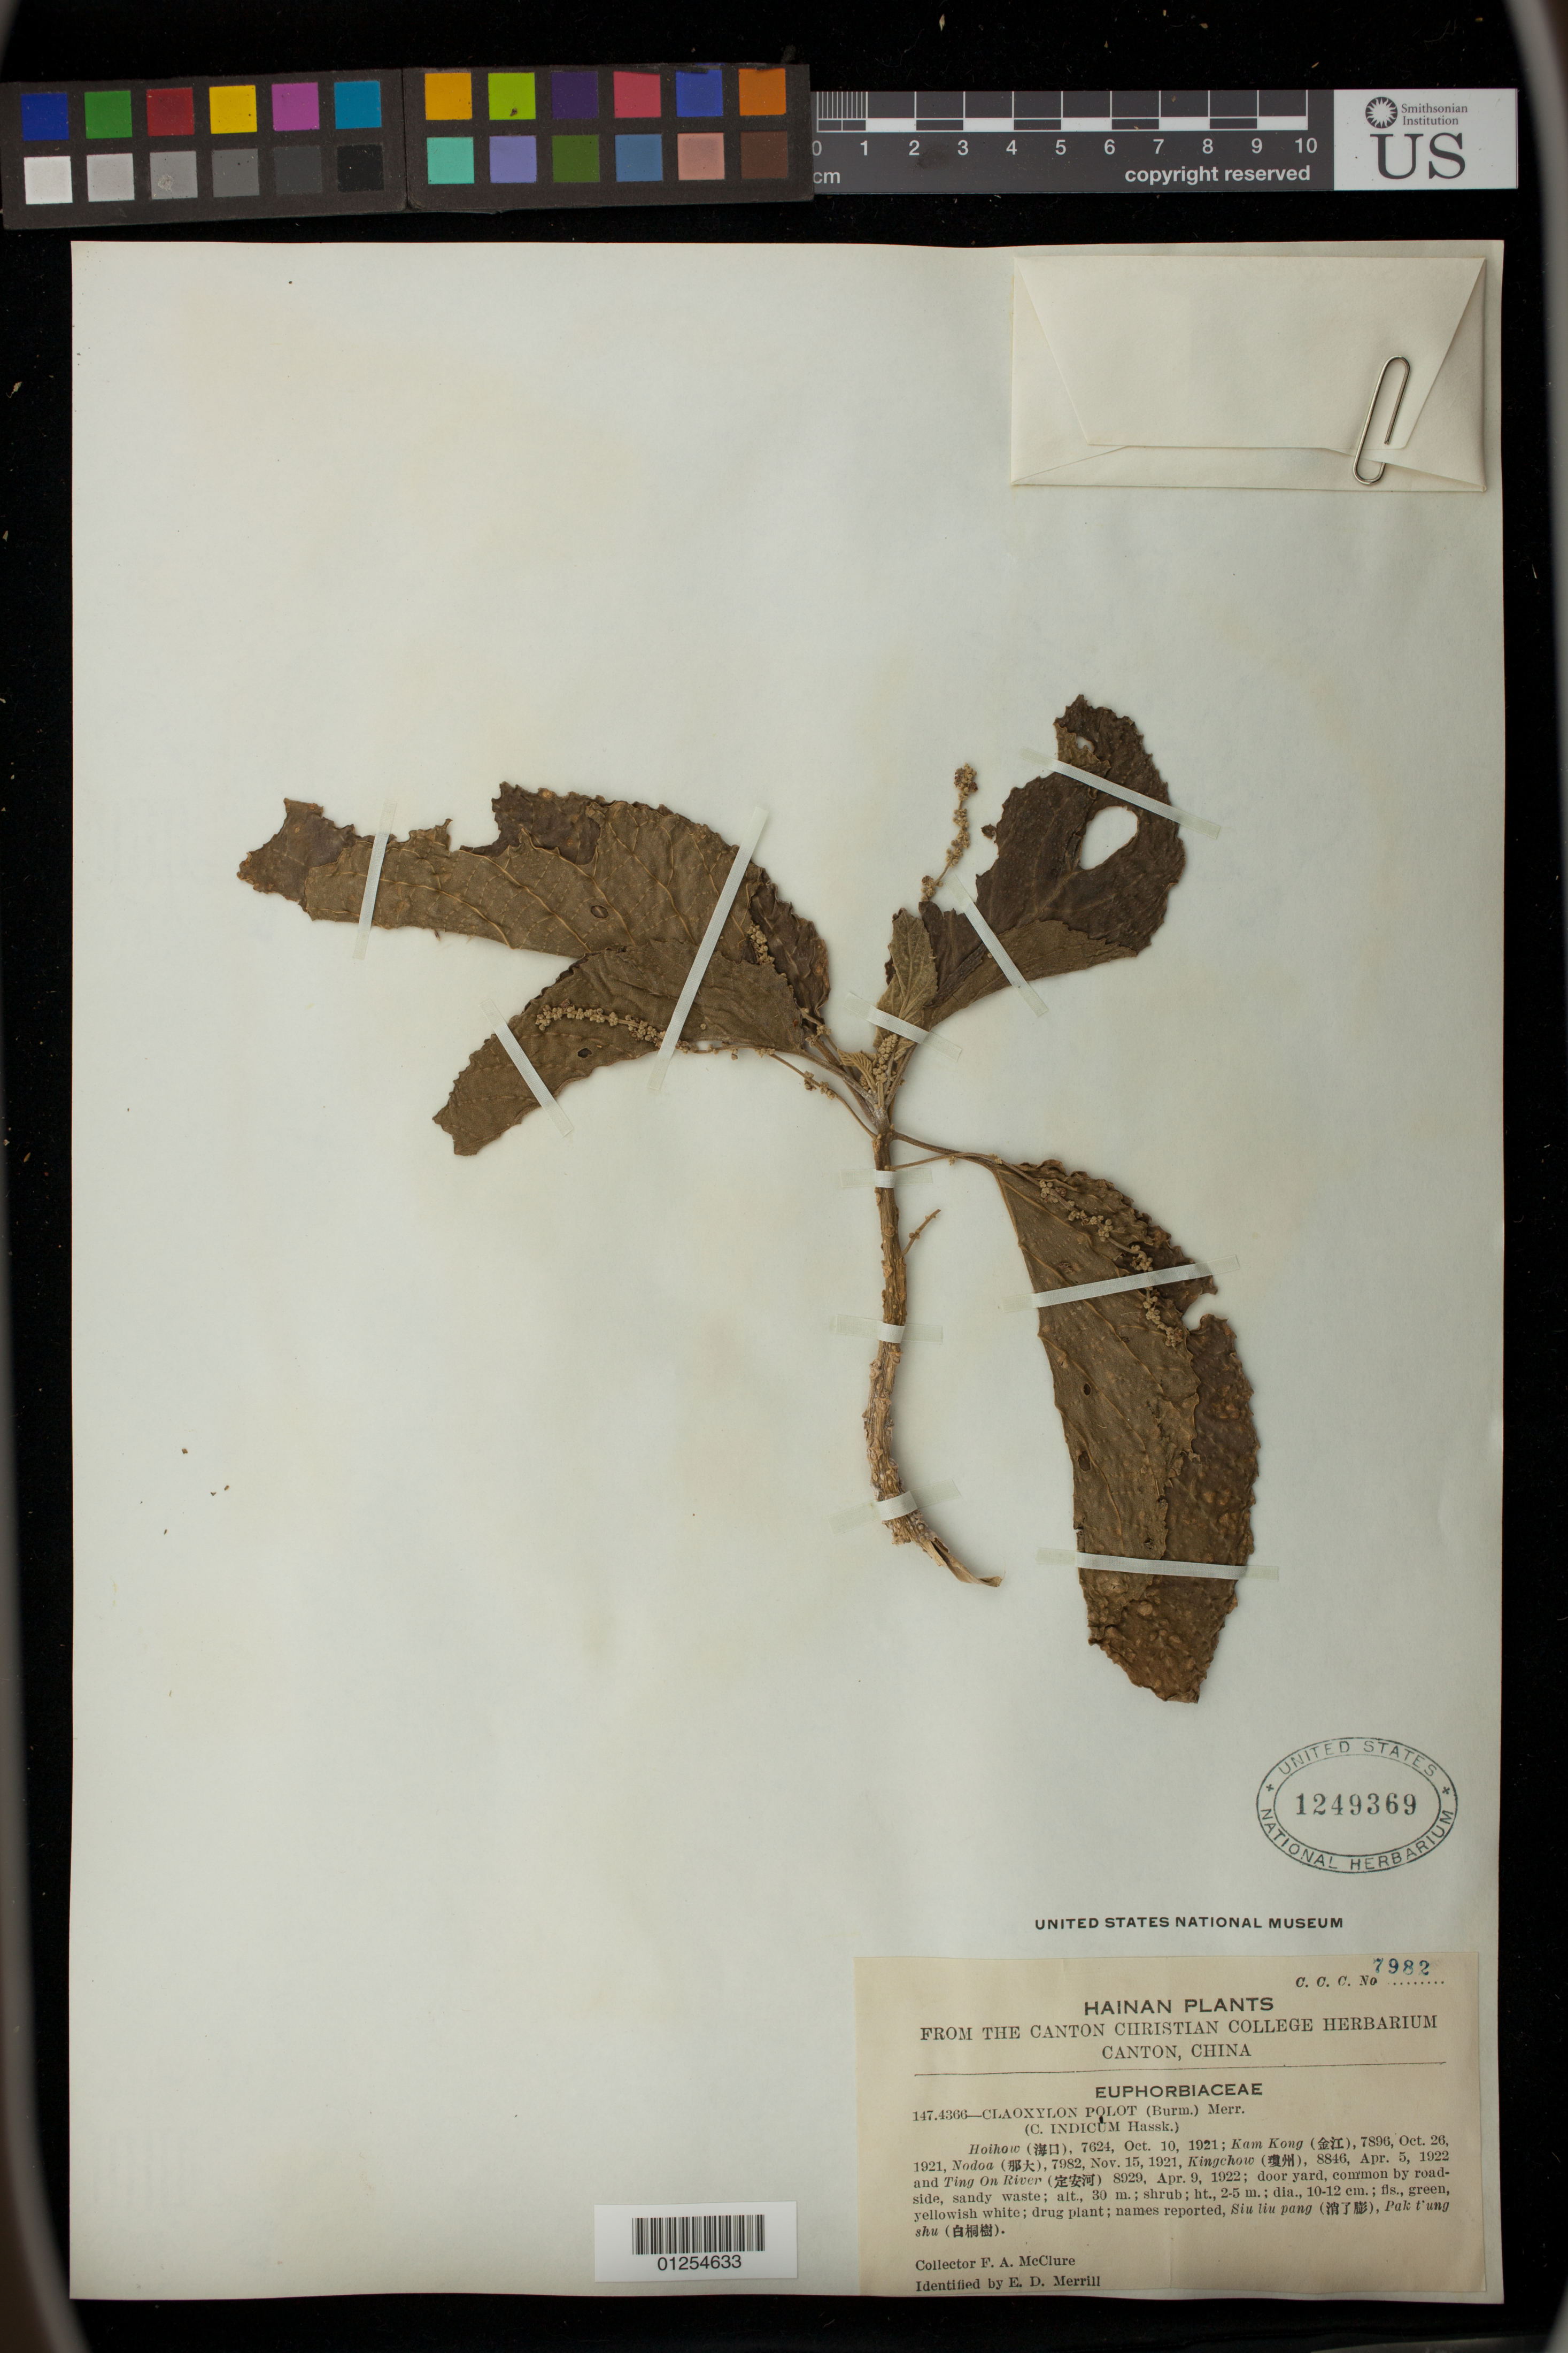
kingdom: Plantae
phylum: Tracheophyta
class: Magnoliopsida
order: Malpighiales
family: Euphorbiaceae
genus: Claoxylon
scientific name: Claoxylon polot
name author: (Burm. f.) Merr.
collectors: F. A. McClure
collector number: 7982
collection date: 1921-10-10/1922-04-09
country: China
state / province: Hainan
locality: Hoihow, Kam Kong, Nodoa, Kingchow, Ting on River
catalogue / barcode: US 1249369